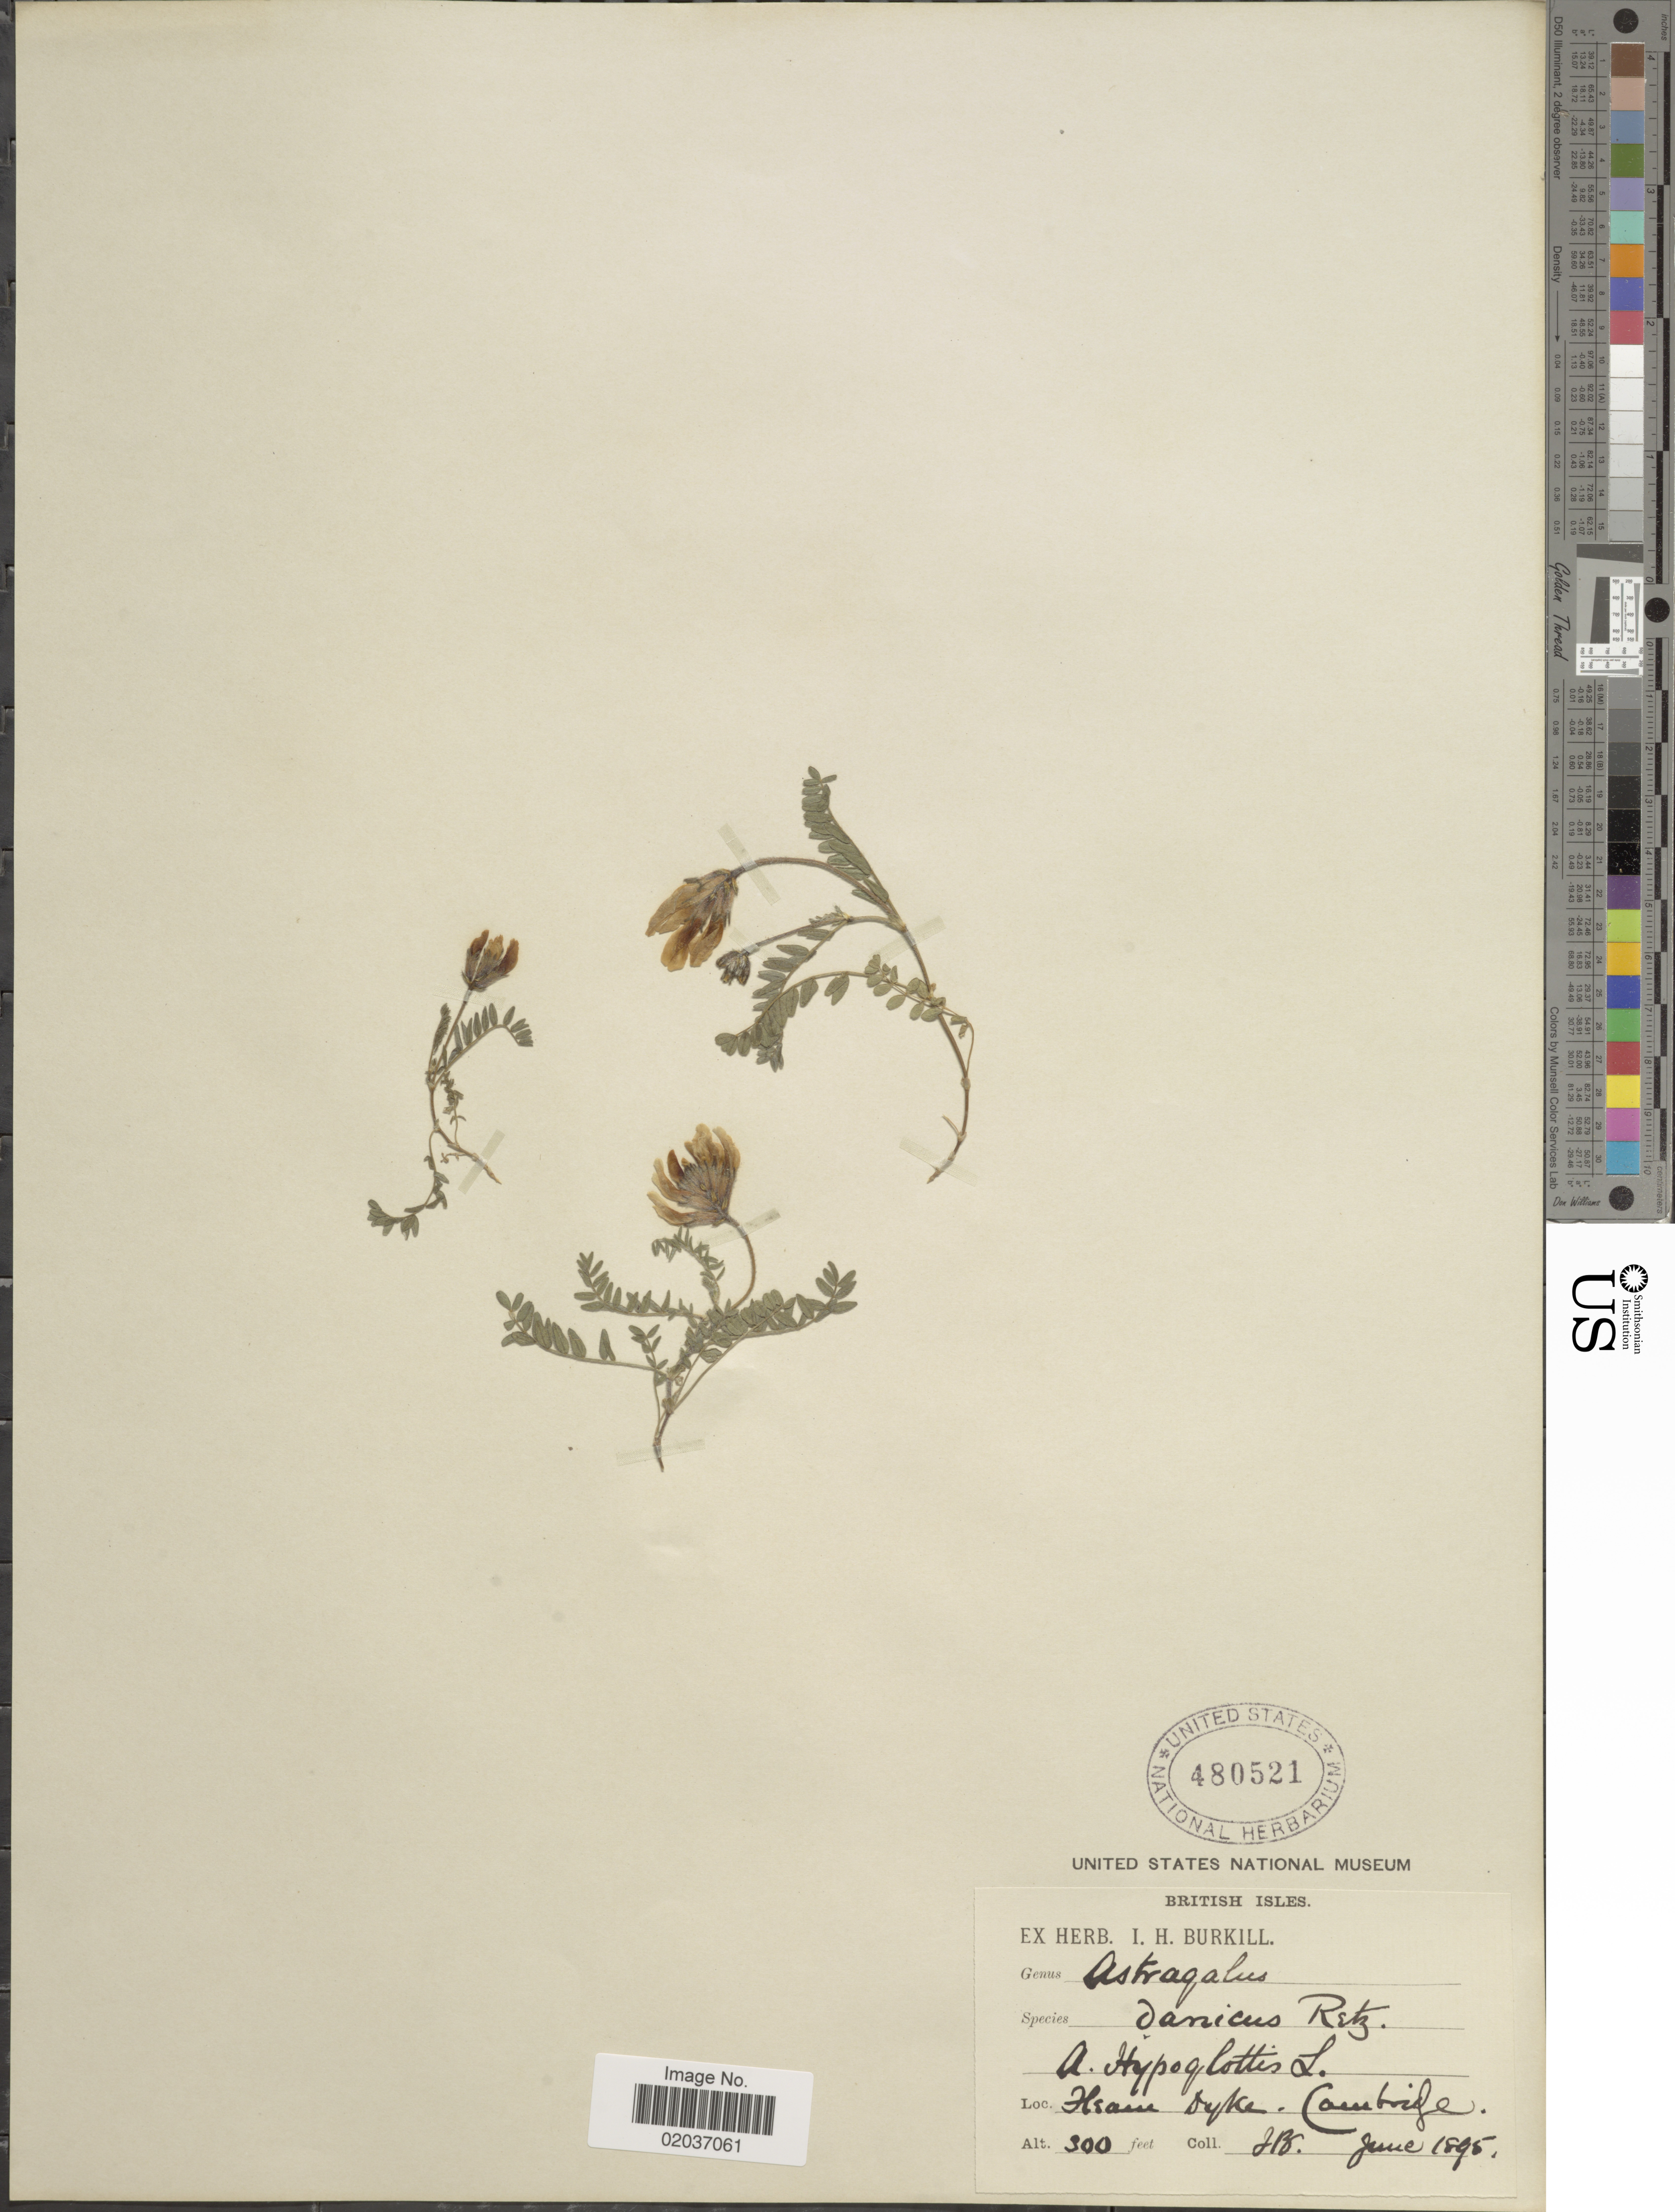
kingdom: Plantae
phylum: Tracheophyta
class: Magnoliopsida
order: Fabales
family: Fabaceae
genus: Astragalus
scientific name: Astragalus danicus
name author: Retz.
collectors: I. H. Burkill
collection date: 1895-06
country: United Kingdom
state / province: England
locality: Fleam Dyke. Cambridge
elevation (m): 91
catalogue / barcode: US 480521